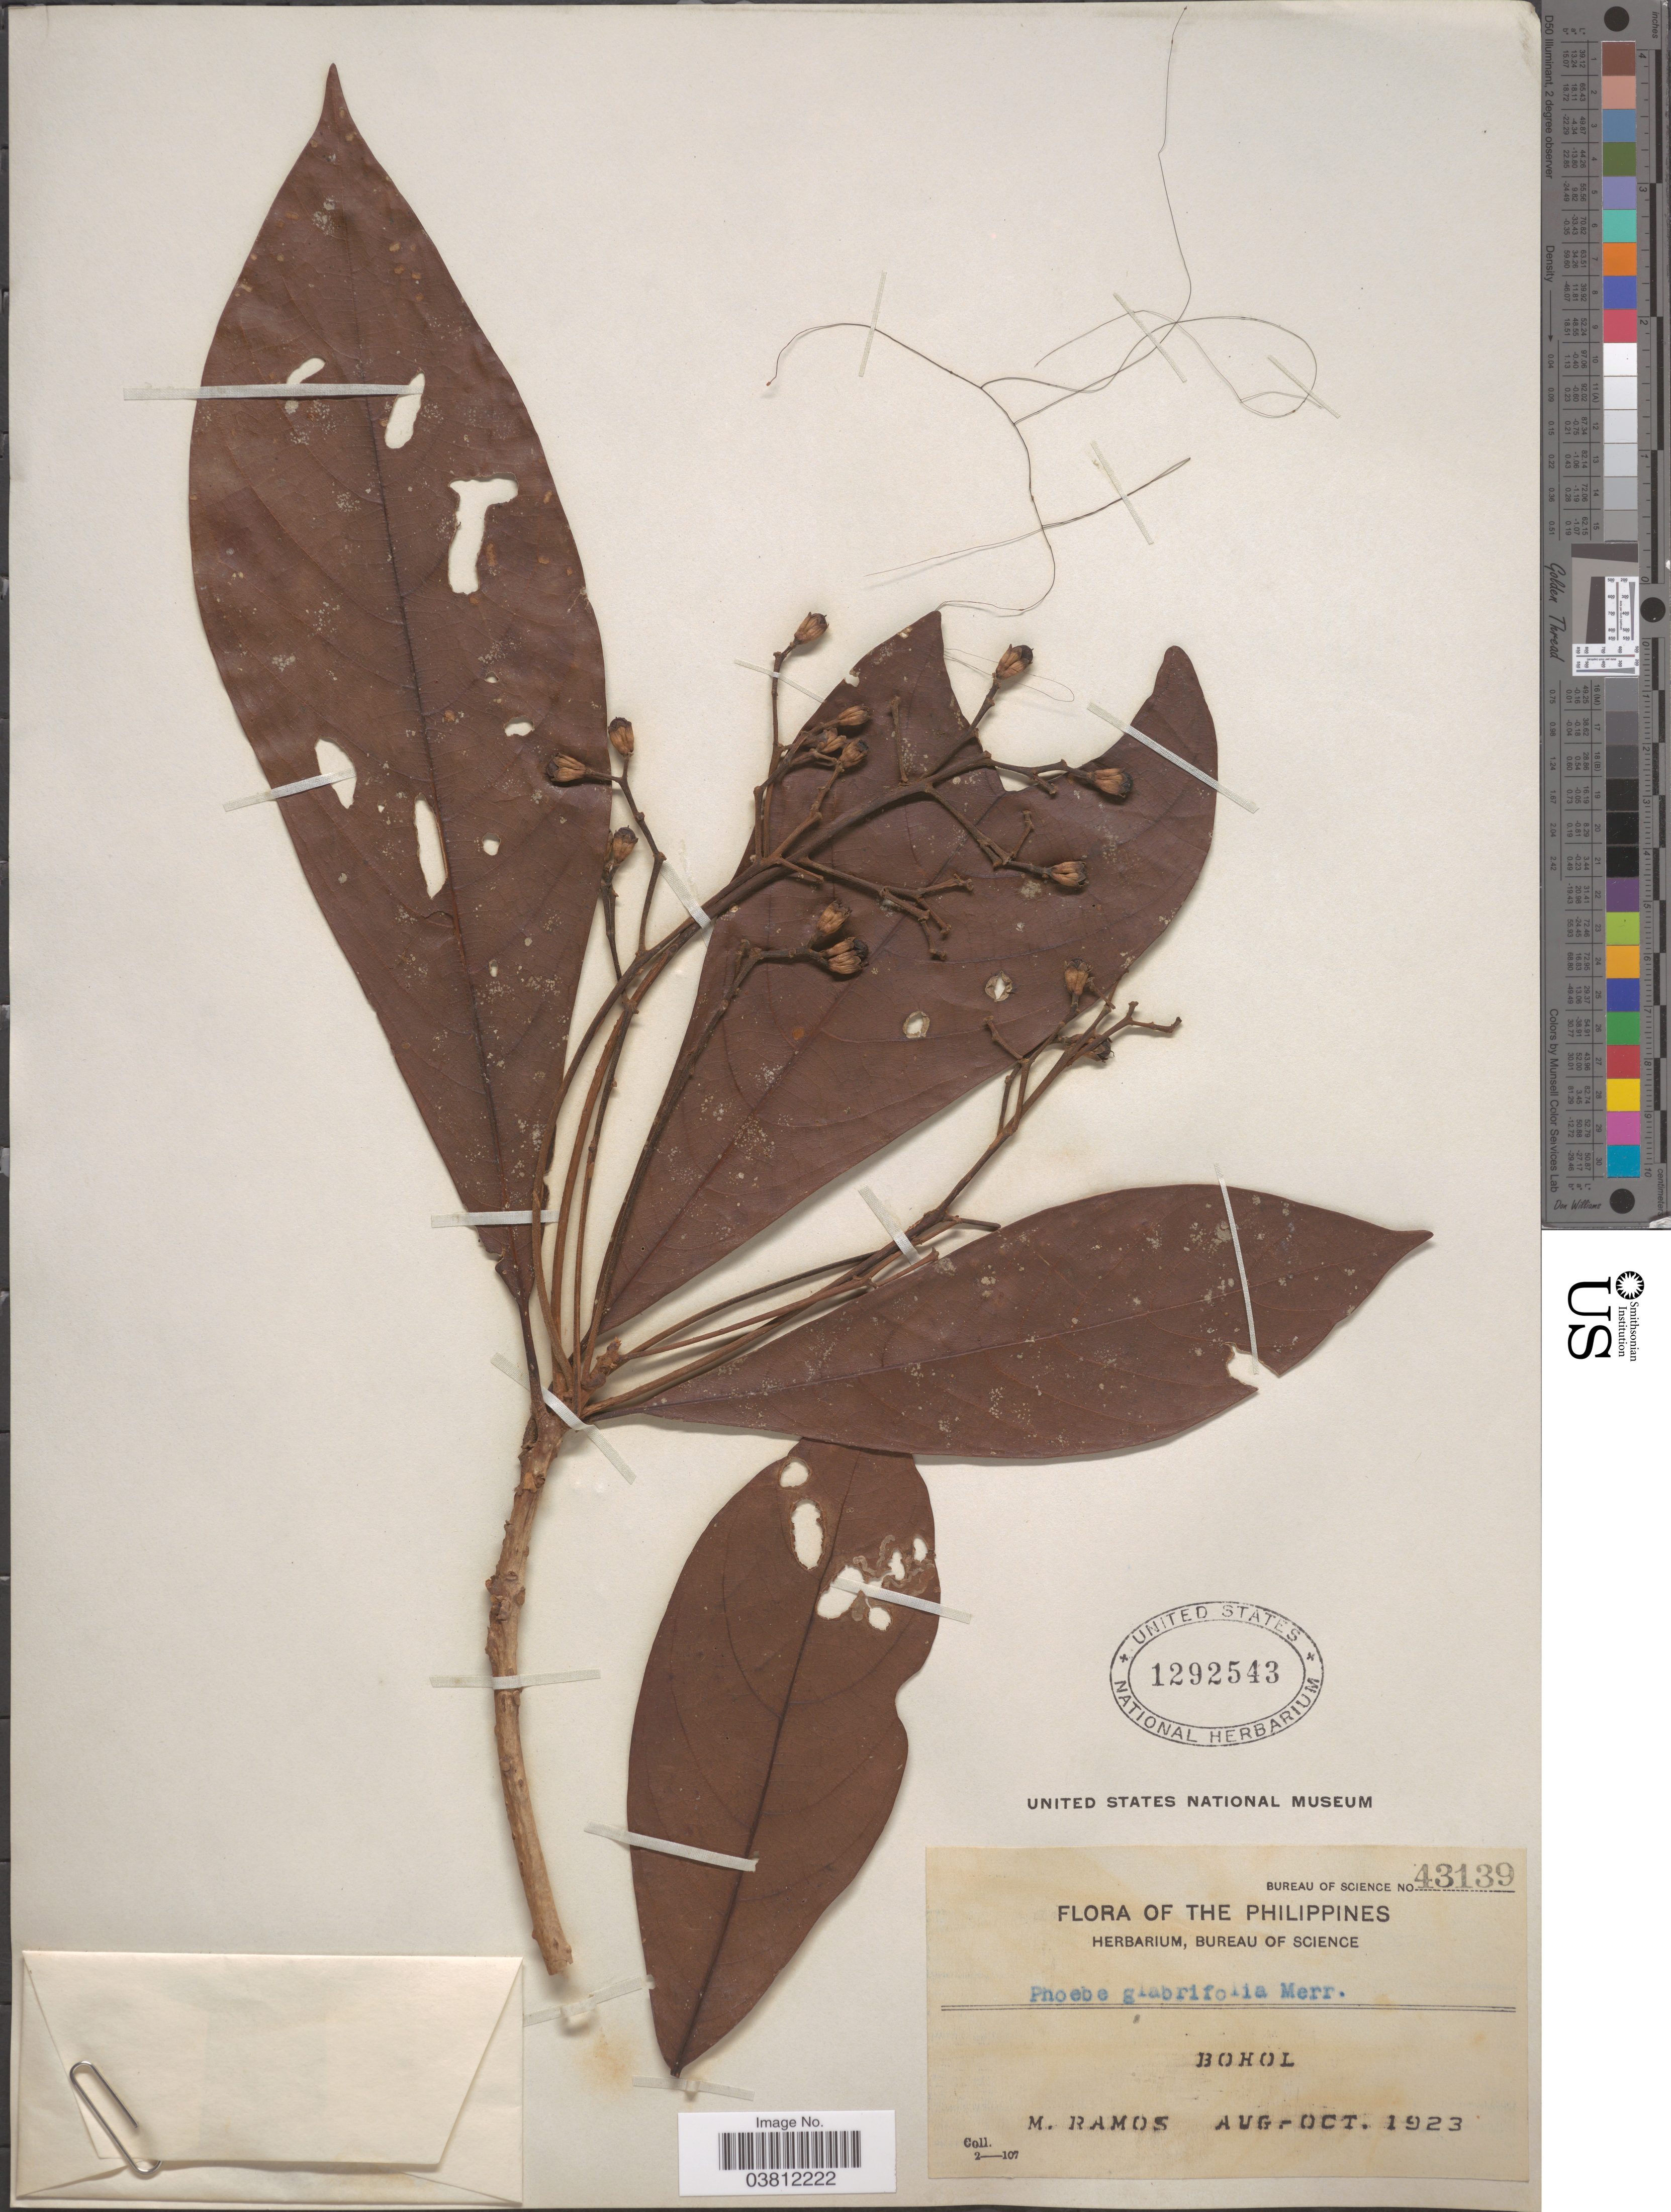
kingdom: Plantae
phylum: Tracheophyta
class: Magnoliopsida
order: Laurales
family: Lauraceae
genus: Phoebe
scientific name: Phoebe glabrifolia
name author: Merr.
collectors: M. Ramos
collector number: Bureau of Science 43139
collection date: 1923-08/1923-10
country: Philippines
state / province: Central Visayas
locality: Bohol.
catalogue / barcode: US 1292543